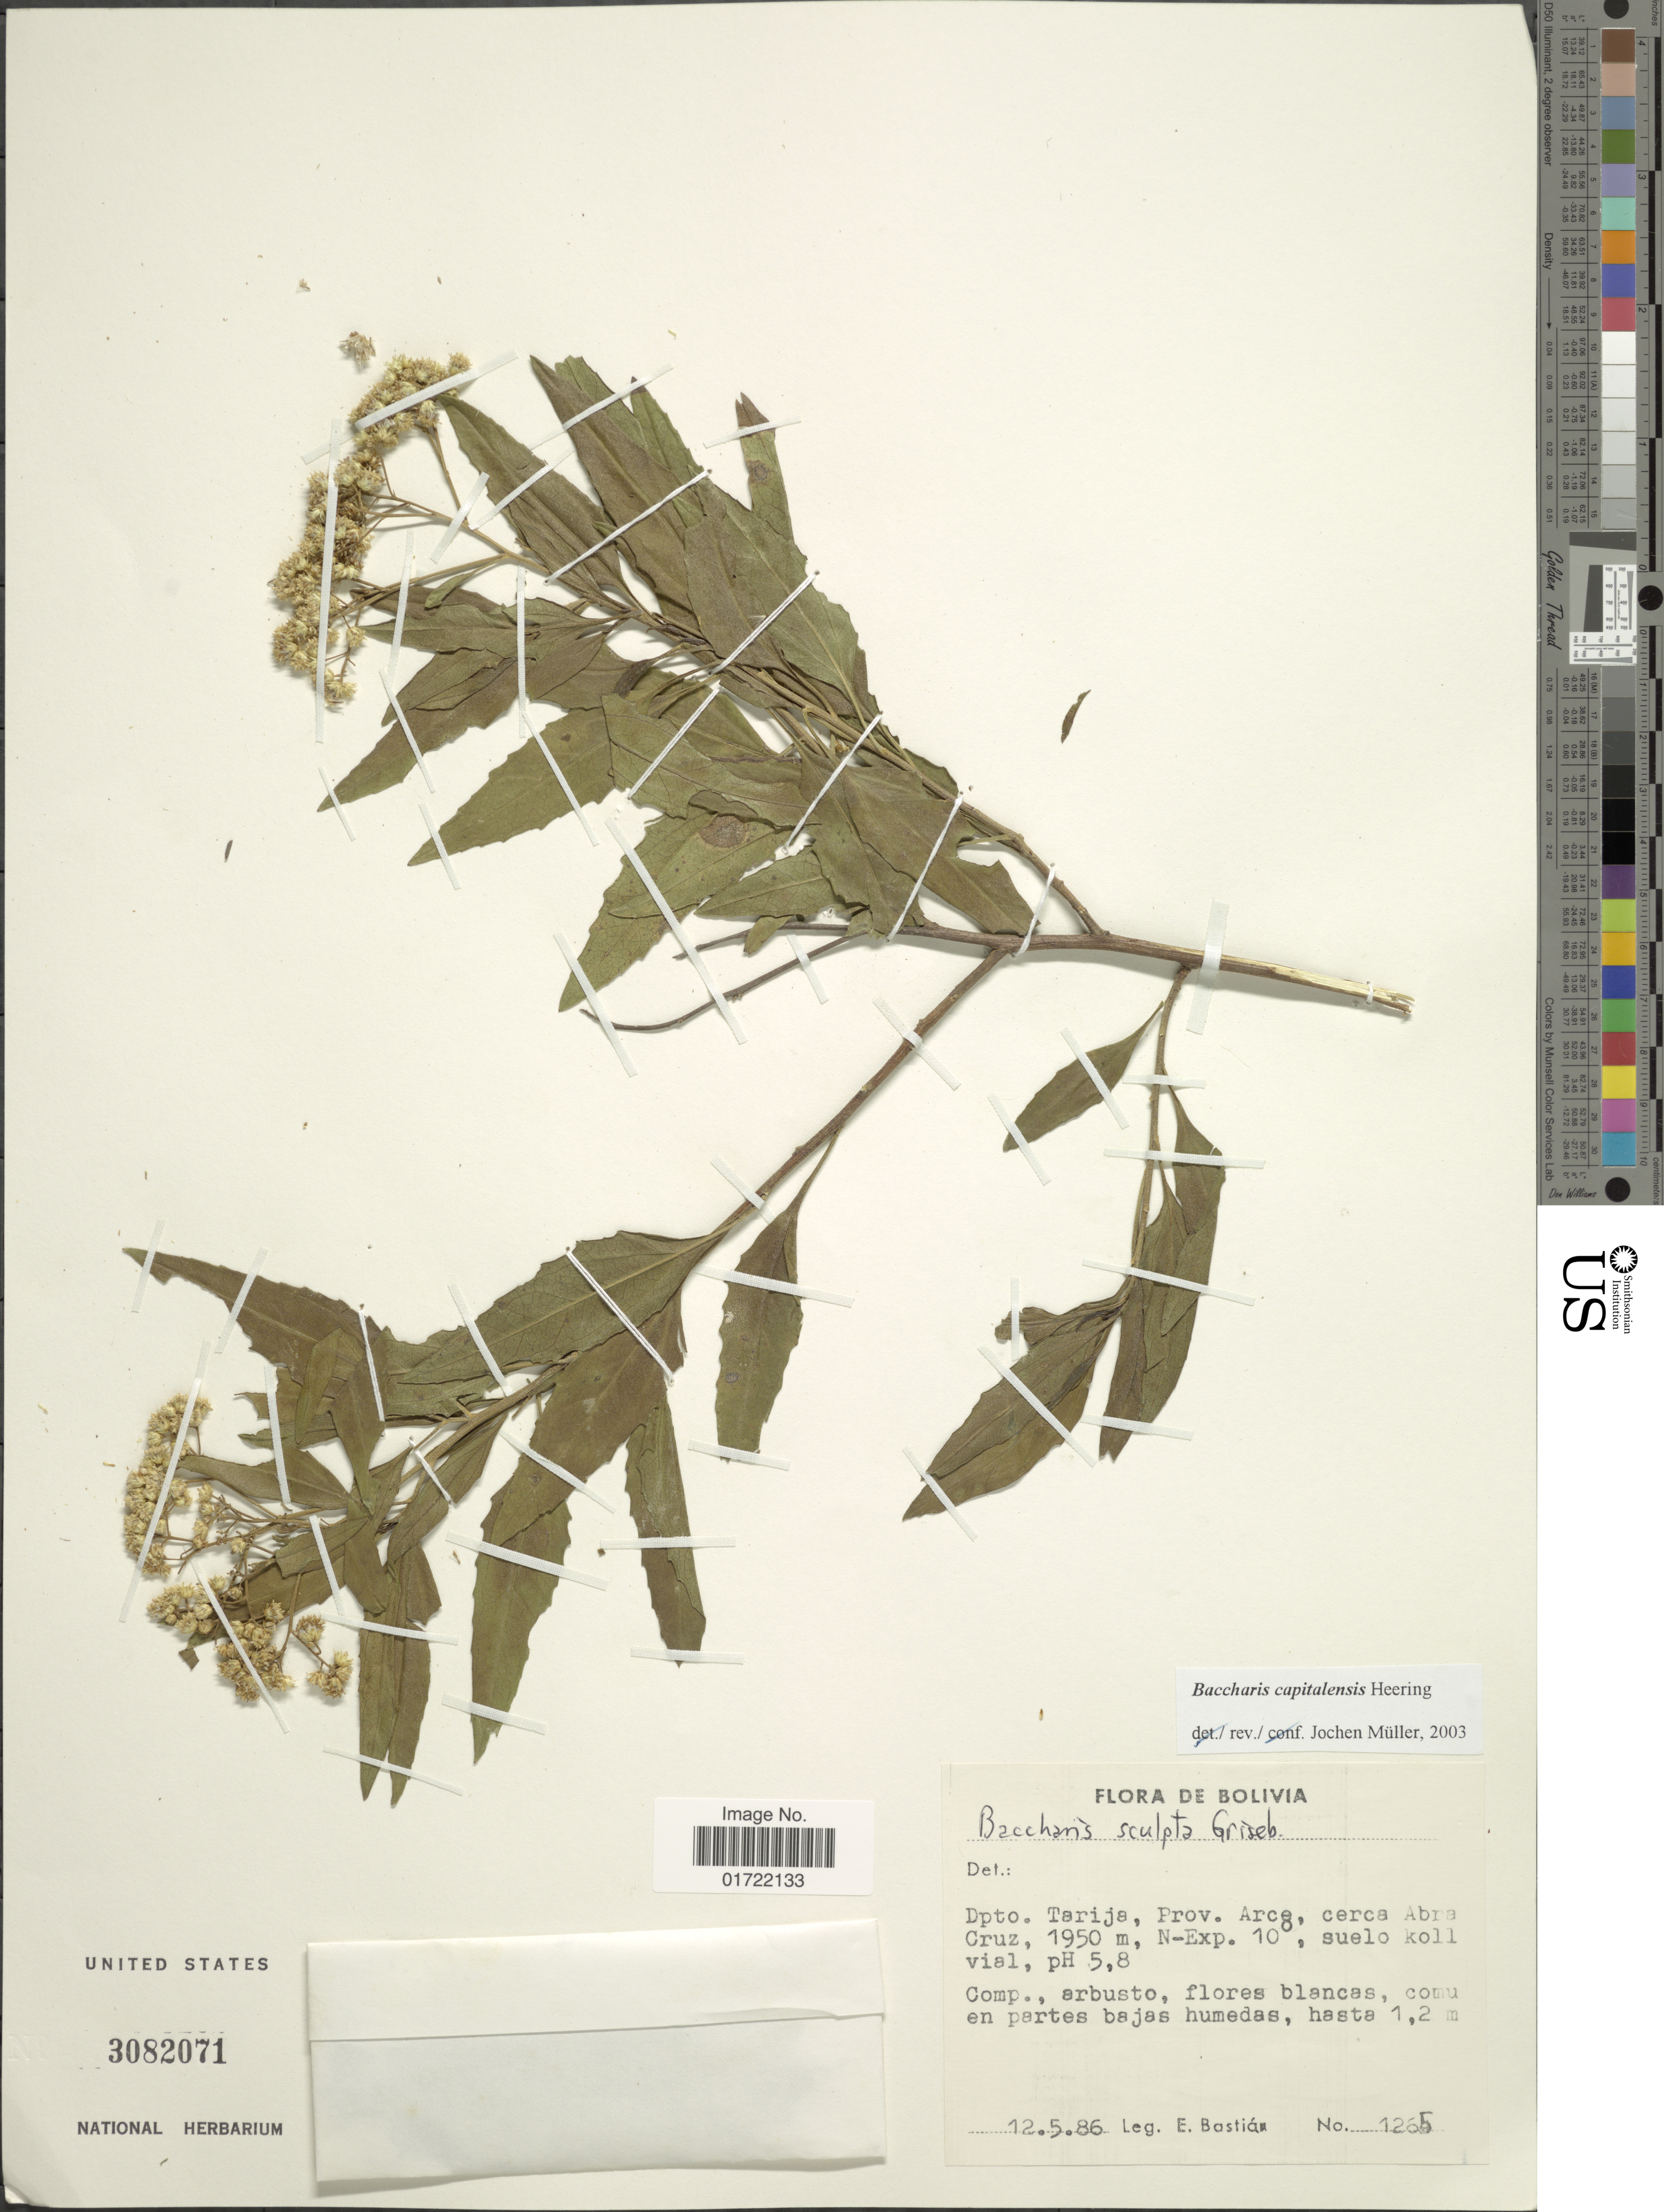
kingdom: Plantae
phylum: Tracheophyta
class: Magnoliopsida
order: Asterales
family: Asteraceae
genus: Baccharis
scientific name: Baccharis capitalensis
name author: Heering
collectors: E. Bastian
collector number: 1265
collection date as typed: Transcribed d/m/y: 12/5/86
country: Bolivia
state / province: Tarija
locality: Dpto. Tarija, Prov. Arce, cerca Abra Cruz, N-Exp., 10° suelo koll vial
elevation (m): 1950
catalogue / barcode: US 3082071